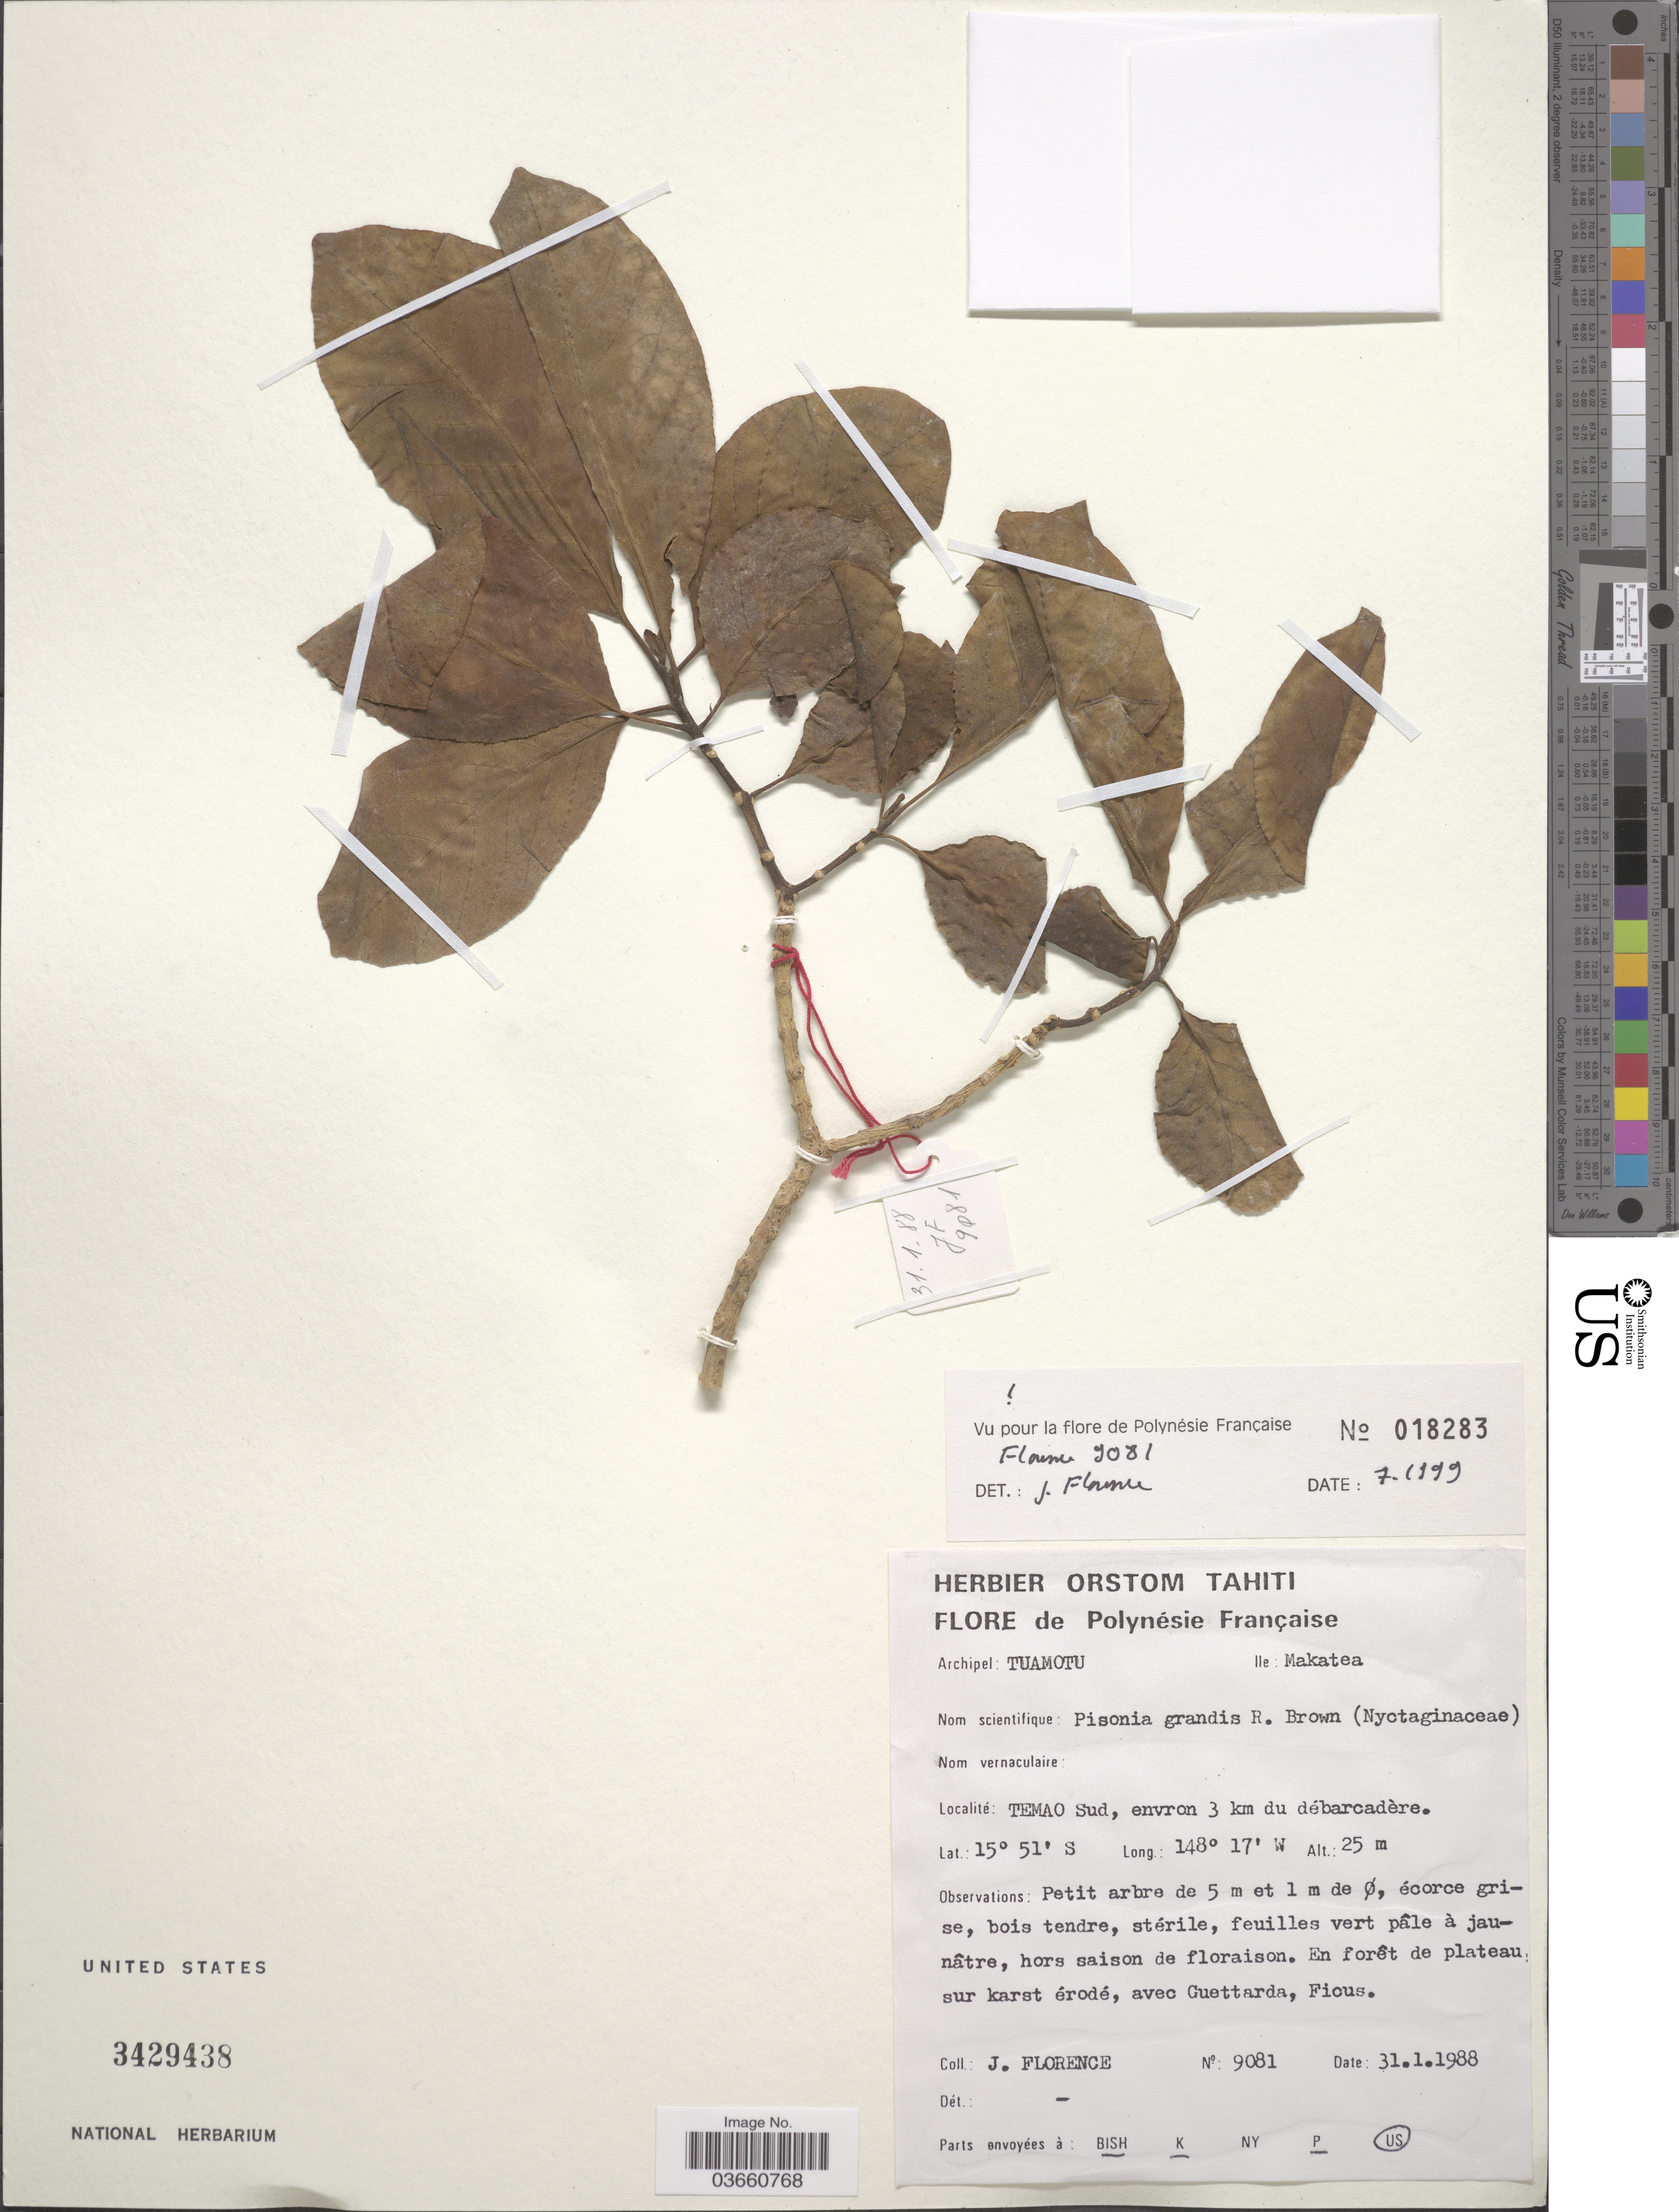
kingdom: Plantae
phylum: Tracheophyta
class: Magnoliopsida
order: Caryophyllales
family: Nyctaginaceae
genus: Pisonia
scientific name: Pisonia grandis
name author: R. Br.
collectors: J. Florence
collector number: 9081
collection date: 1988-01-31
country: French Polynesia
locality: Archipel: Tuamotu. Ile: Makatea. Temao Sud, envron 3 km du débarcadère.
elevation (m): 25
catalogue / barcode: US 3429438